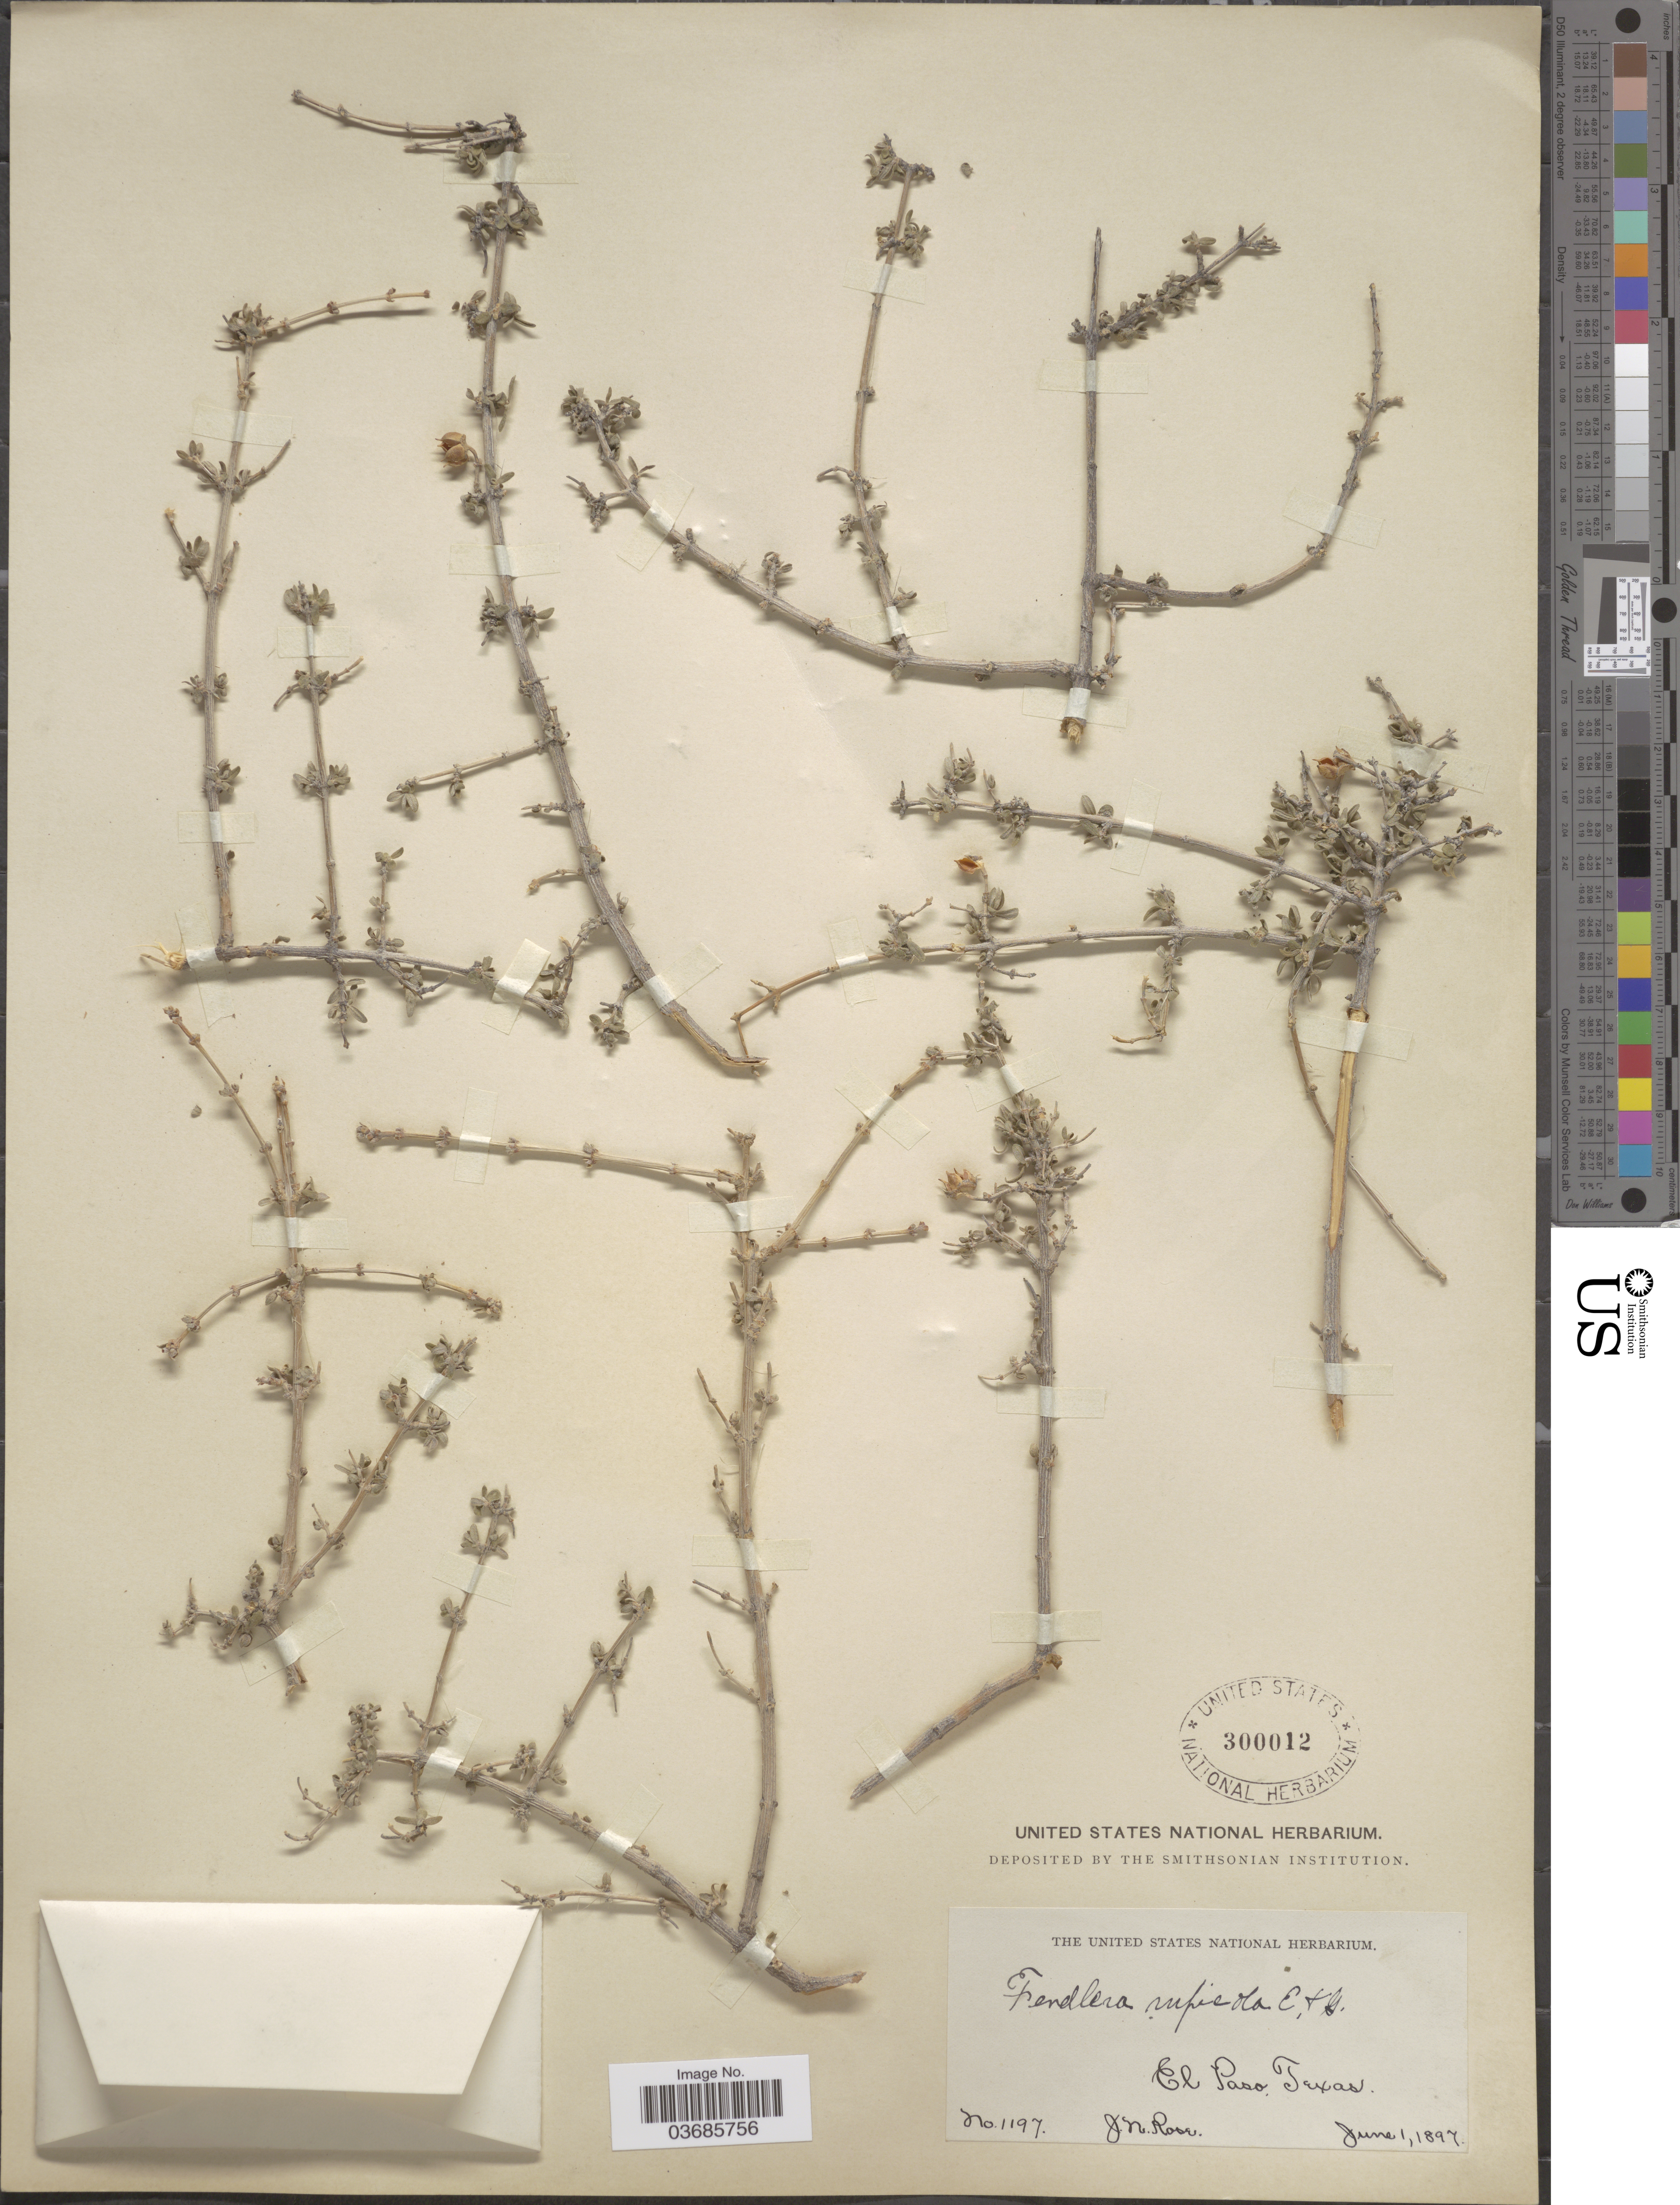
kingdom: Plantae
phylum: Tracheophyta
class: Magnoliopsida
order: Cornales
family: Hydrangeaceae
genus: Fendlera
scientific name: Fendlera rupicola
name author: Englem. & A. Gray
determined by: Strong, Mark T., (BOT), Smithsonian Institution - National Museum of Natural History (UNITED STATES)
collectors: J. N. Rose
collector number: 1197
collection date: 1897-06-01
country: United States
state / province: Texas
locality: El Paso.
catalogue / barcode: US 300012